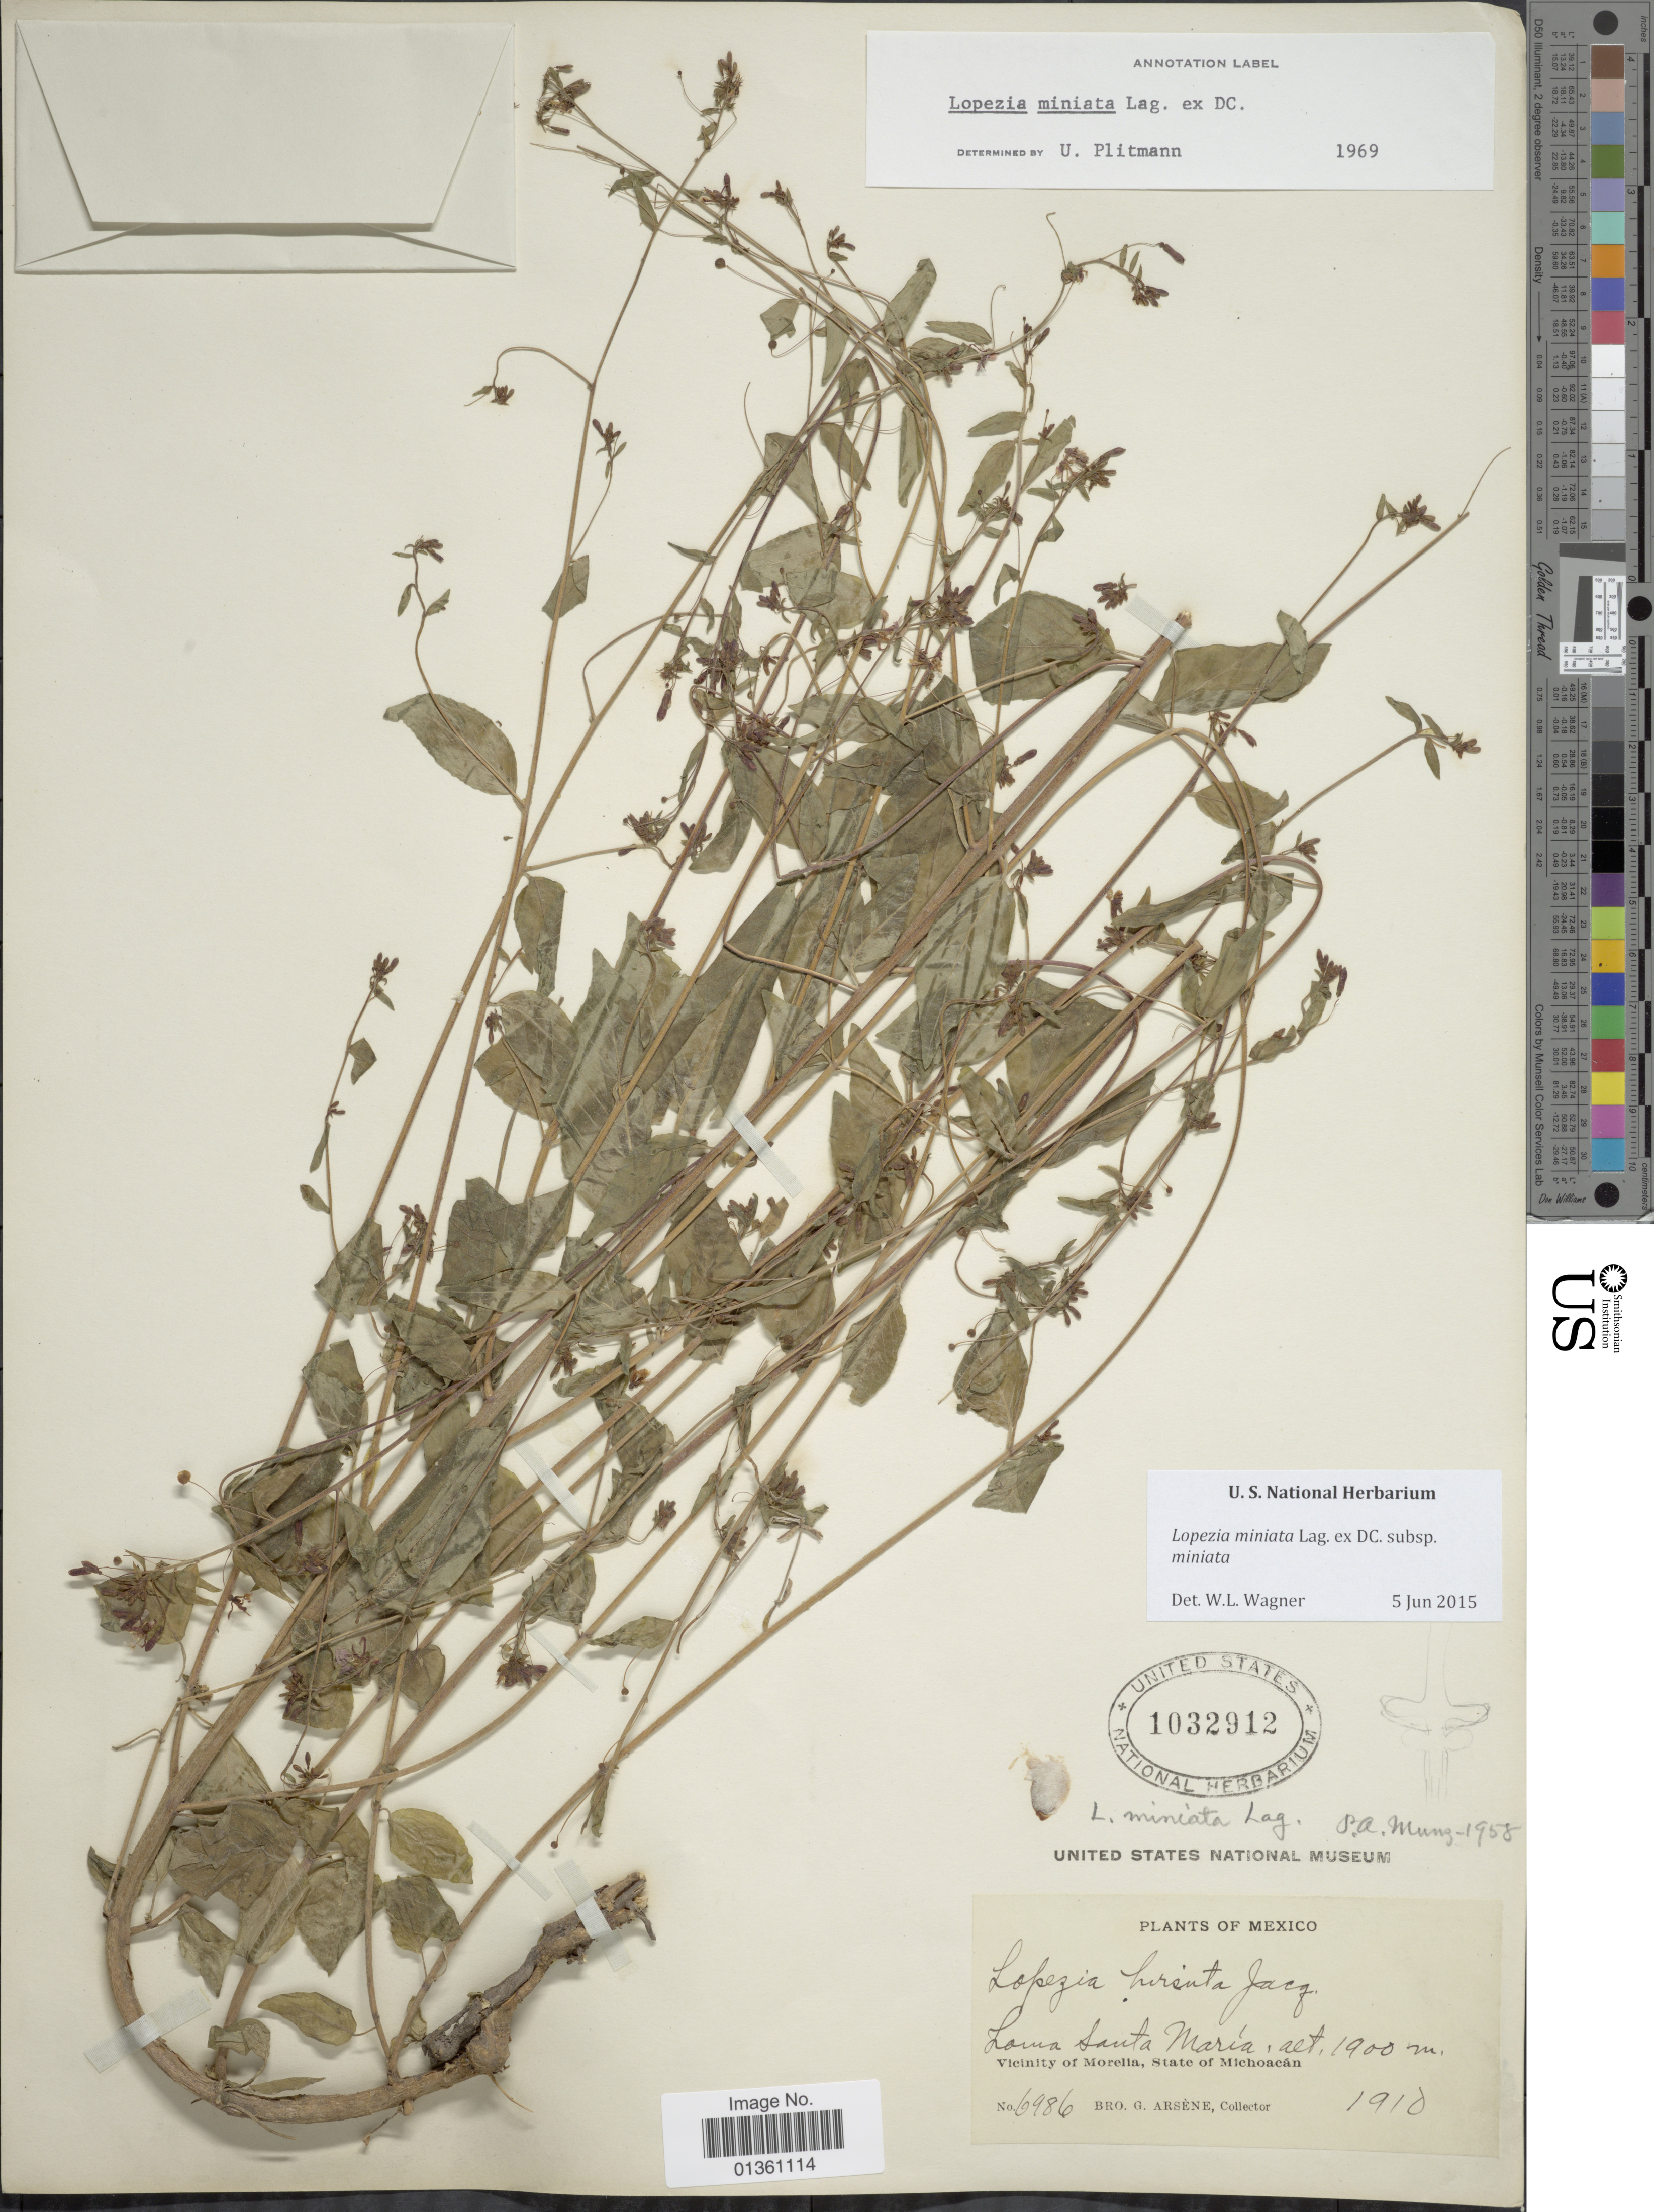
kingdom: Plantae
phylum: Tracheophyta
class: Magnoliopsida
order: Myrtales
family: Onagraceae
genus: Lopezia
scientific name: Lopezia miniata subsp. miniata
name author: Lag. ex DC.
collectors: Bro. G. Arsène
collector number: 6986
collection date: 1910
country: Mexico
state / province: Michoacán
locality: Loma Santa María. Vicinity of Morelia.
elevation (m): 1900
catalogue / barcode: US 1032912